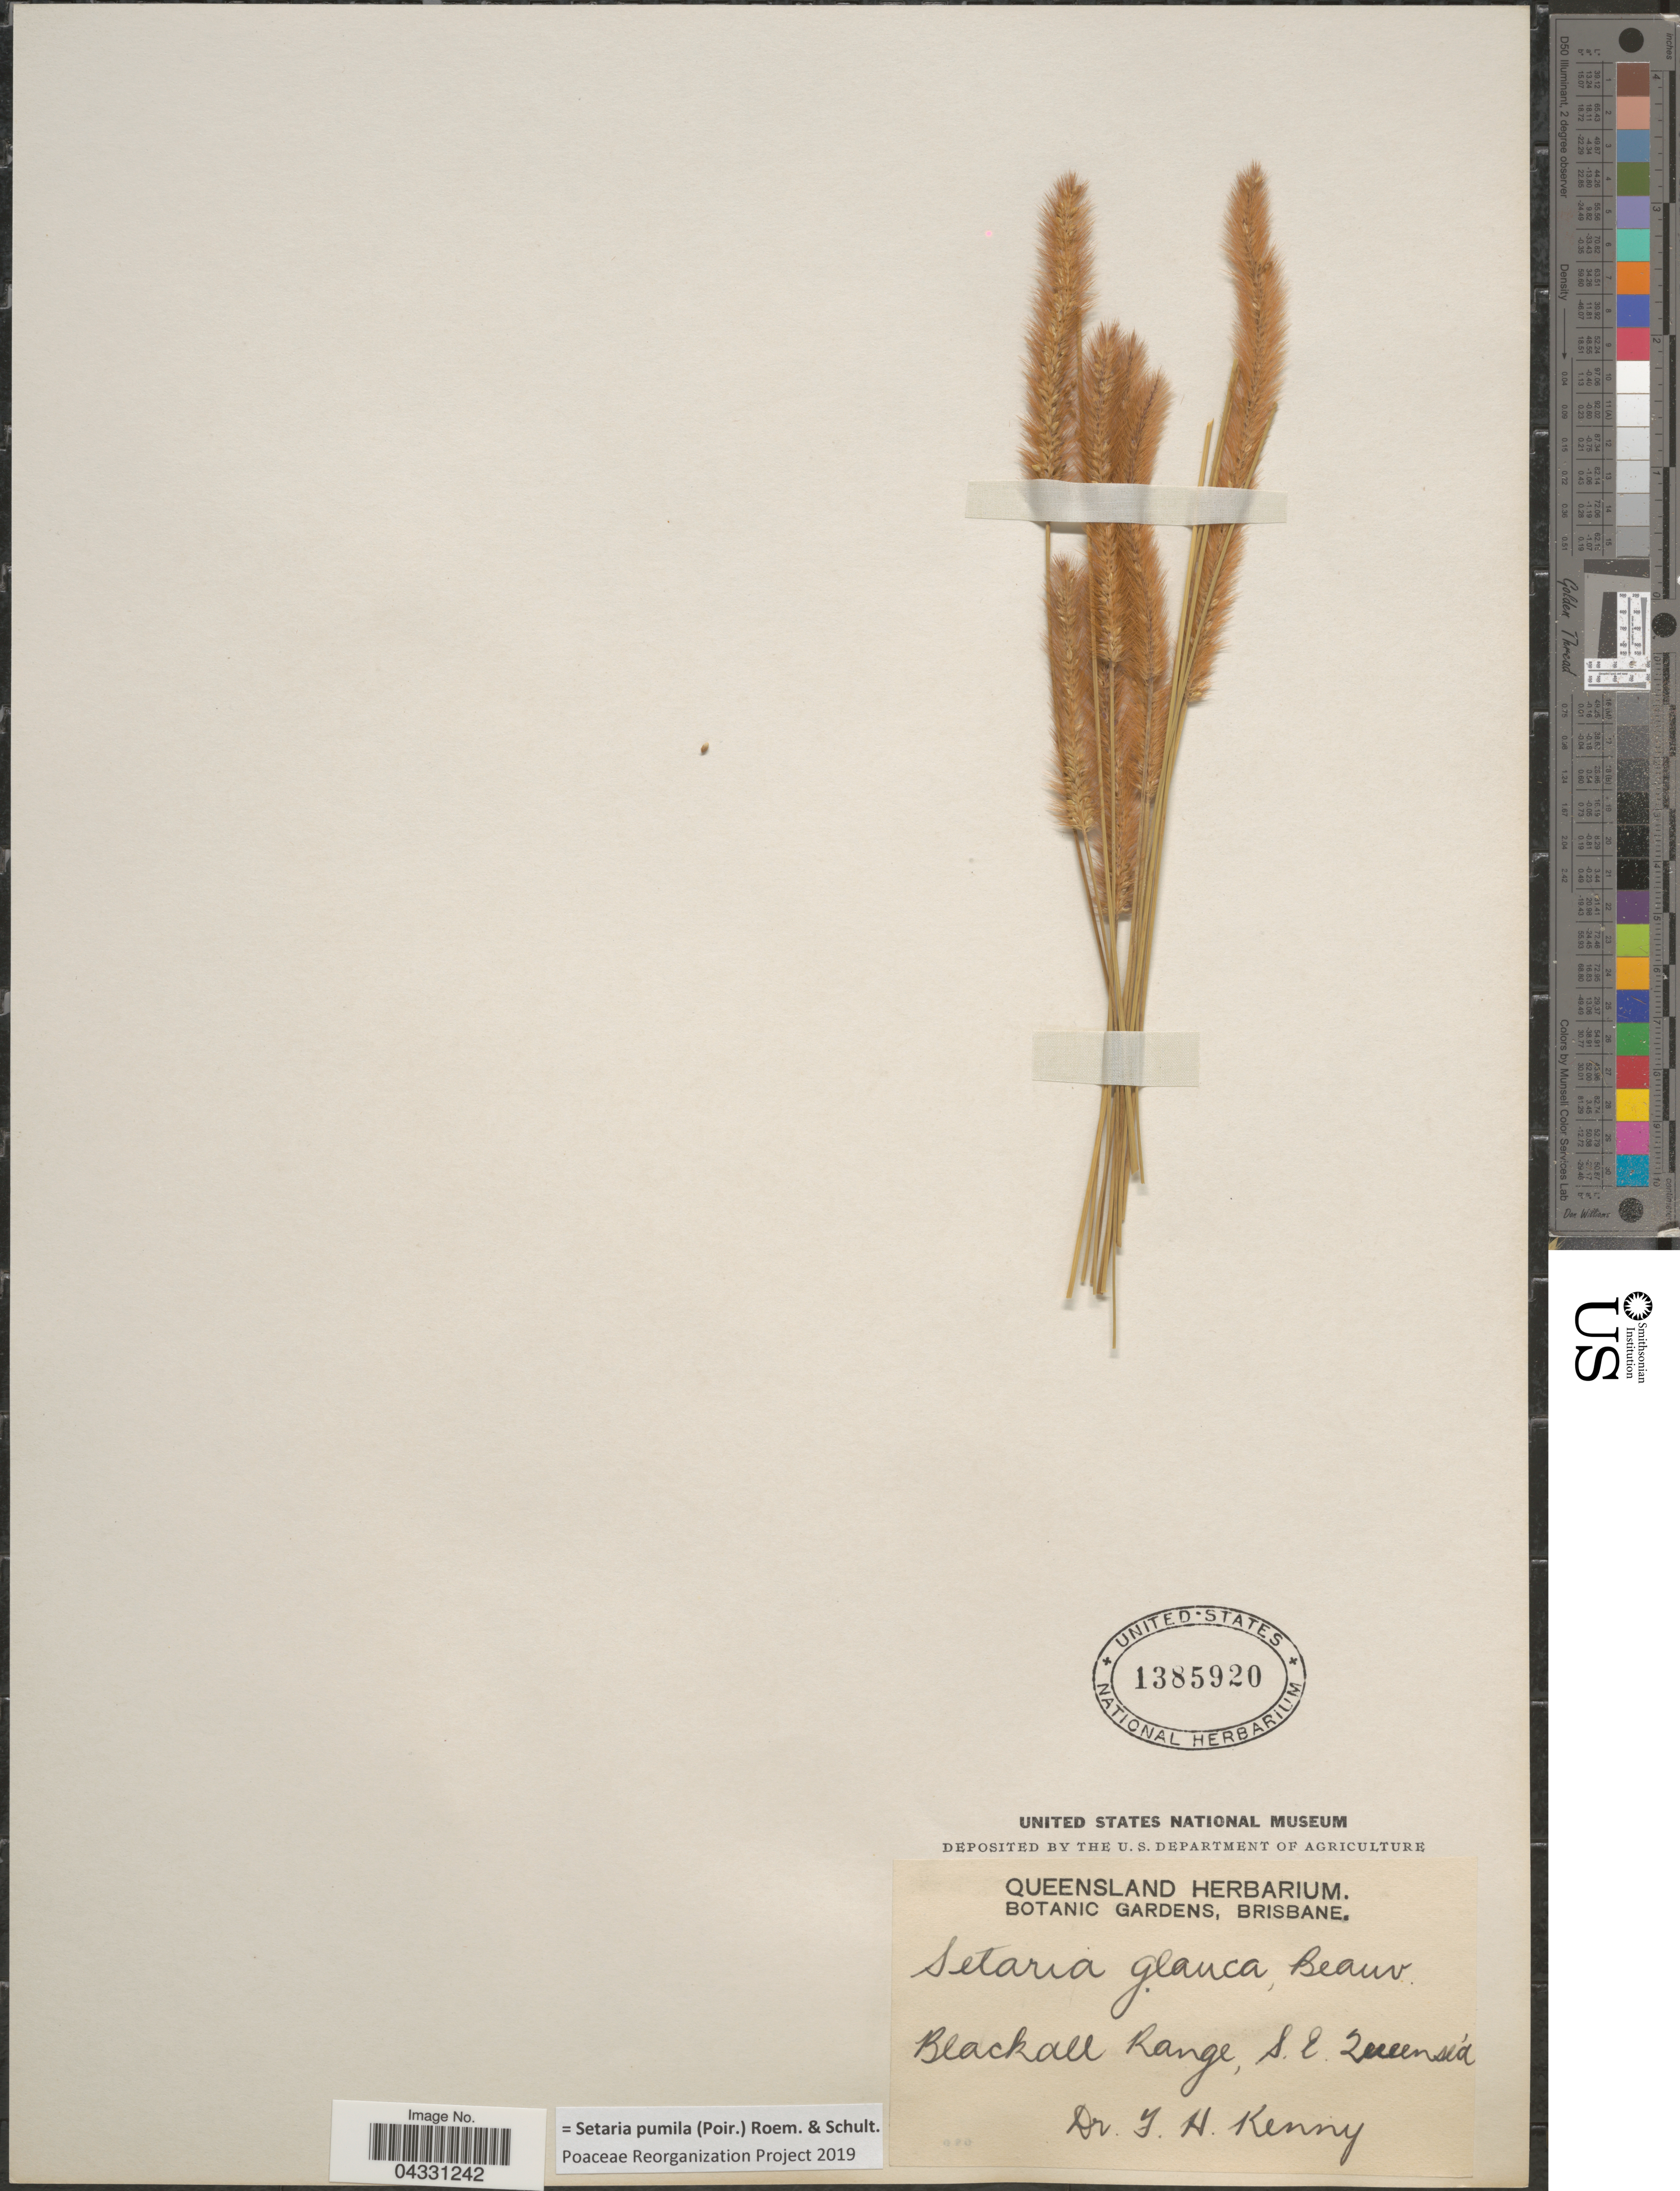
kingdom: Plantae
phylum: Tracheophyta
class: Liliopsida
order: Poales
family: Poaceae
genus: Setaria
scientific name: Setaria pumila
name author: (Poir.) Roem. & Schult.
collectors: T. Kenny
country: Australia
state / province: Queensland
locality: Blackall Range, S. E. Queensl'd.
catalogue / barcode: US 1385920